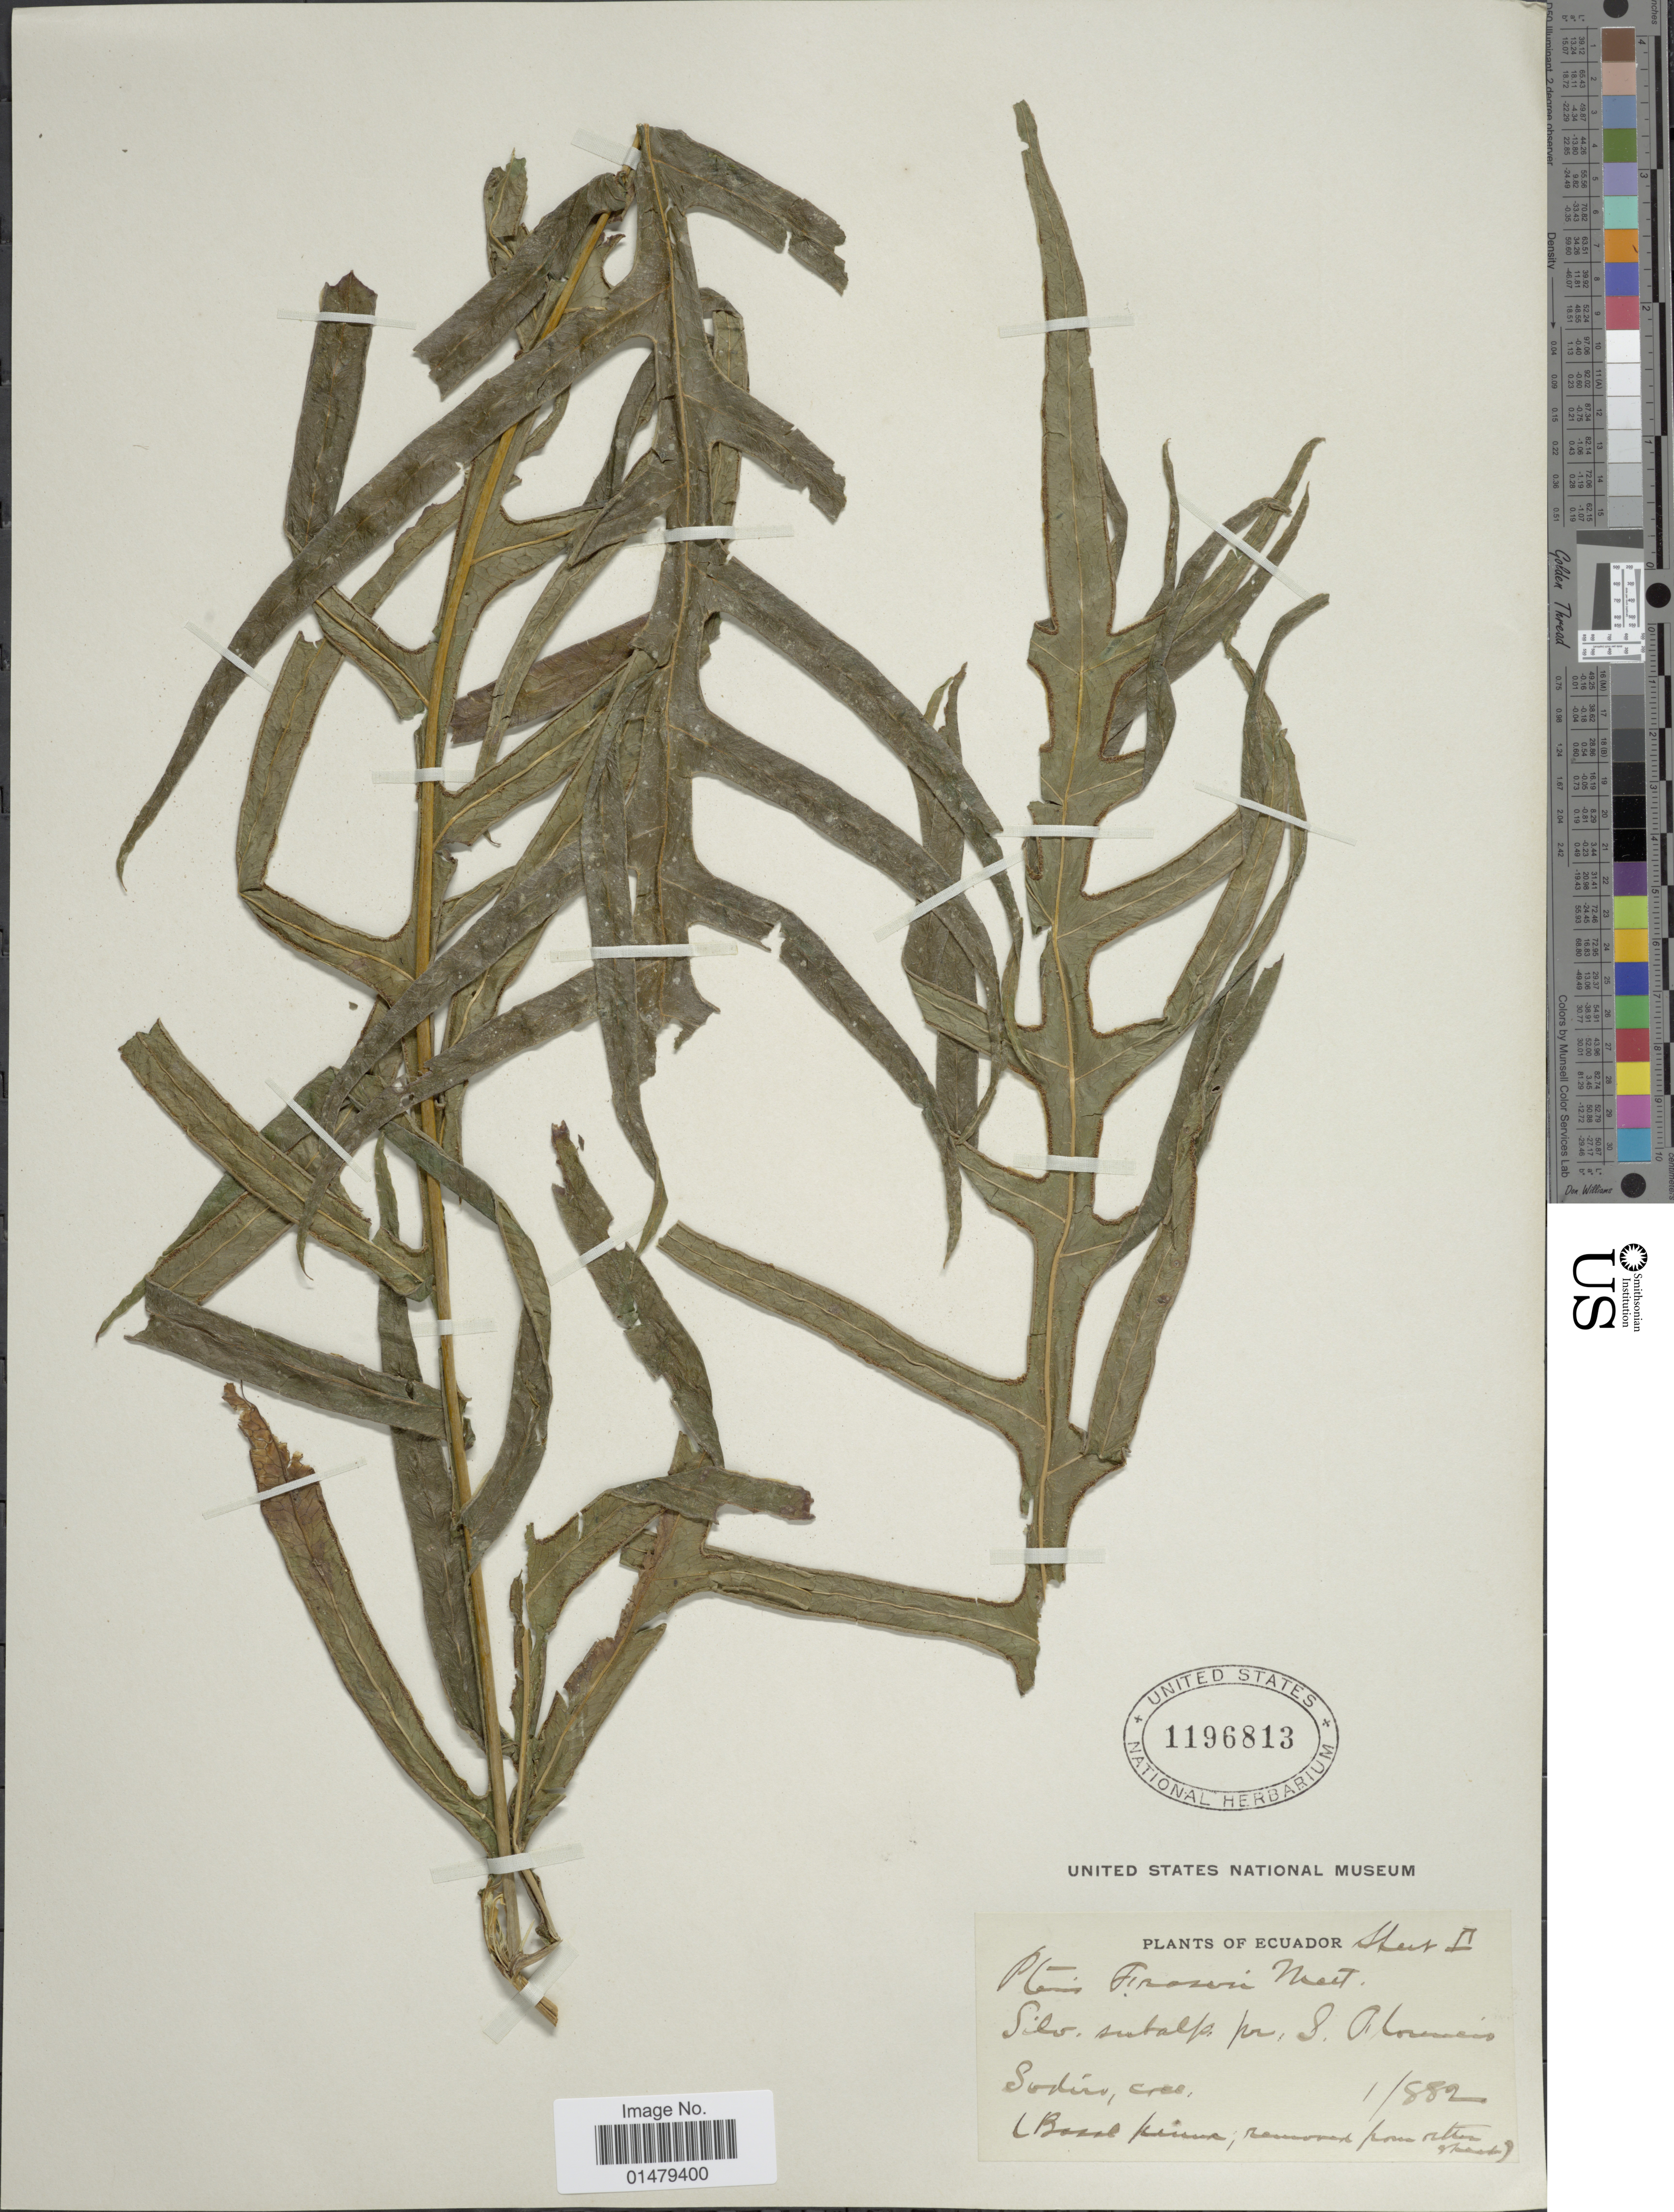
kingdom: Plantae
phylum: Tracheophyta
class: Polypodiopsida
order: Polypodiales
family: Pteridaceae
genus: Pteris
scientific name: Pteris fraseri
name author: Mett. ex Kuhn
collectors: Sodiro, --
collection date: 1882-01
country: Ecuador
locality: Silv. sutalp pr. S. Antonio.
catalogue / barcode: US 1196813